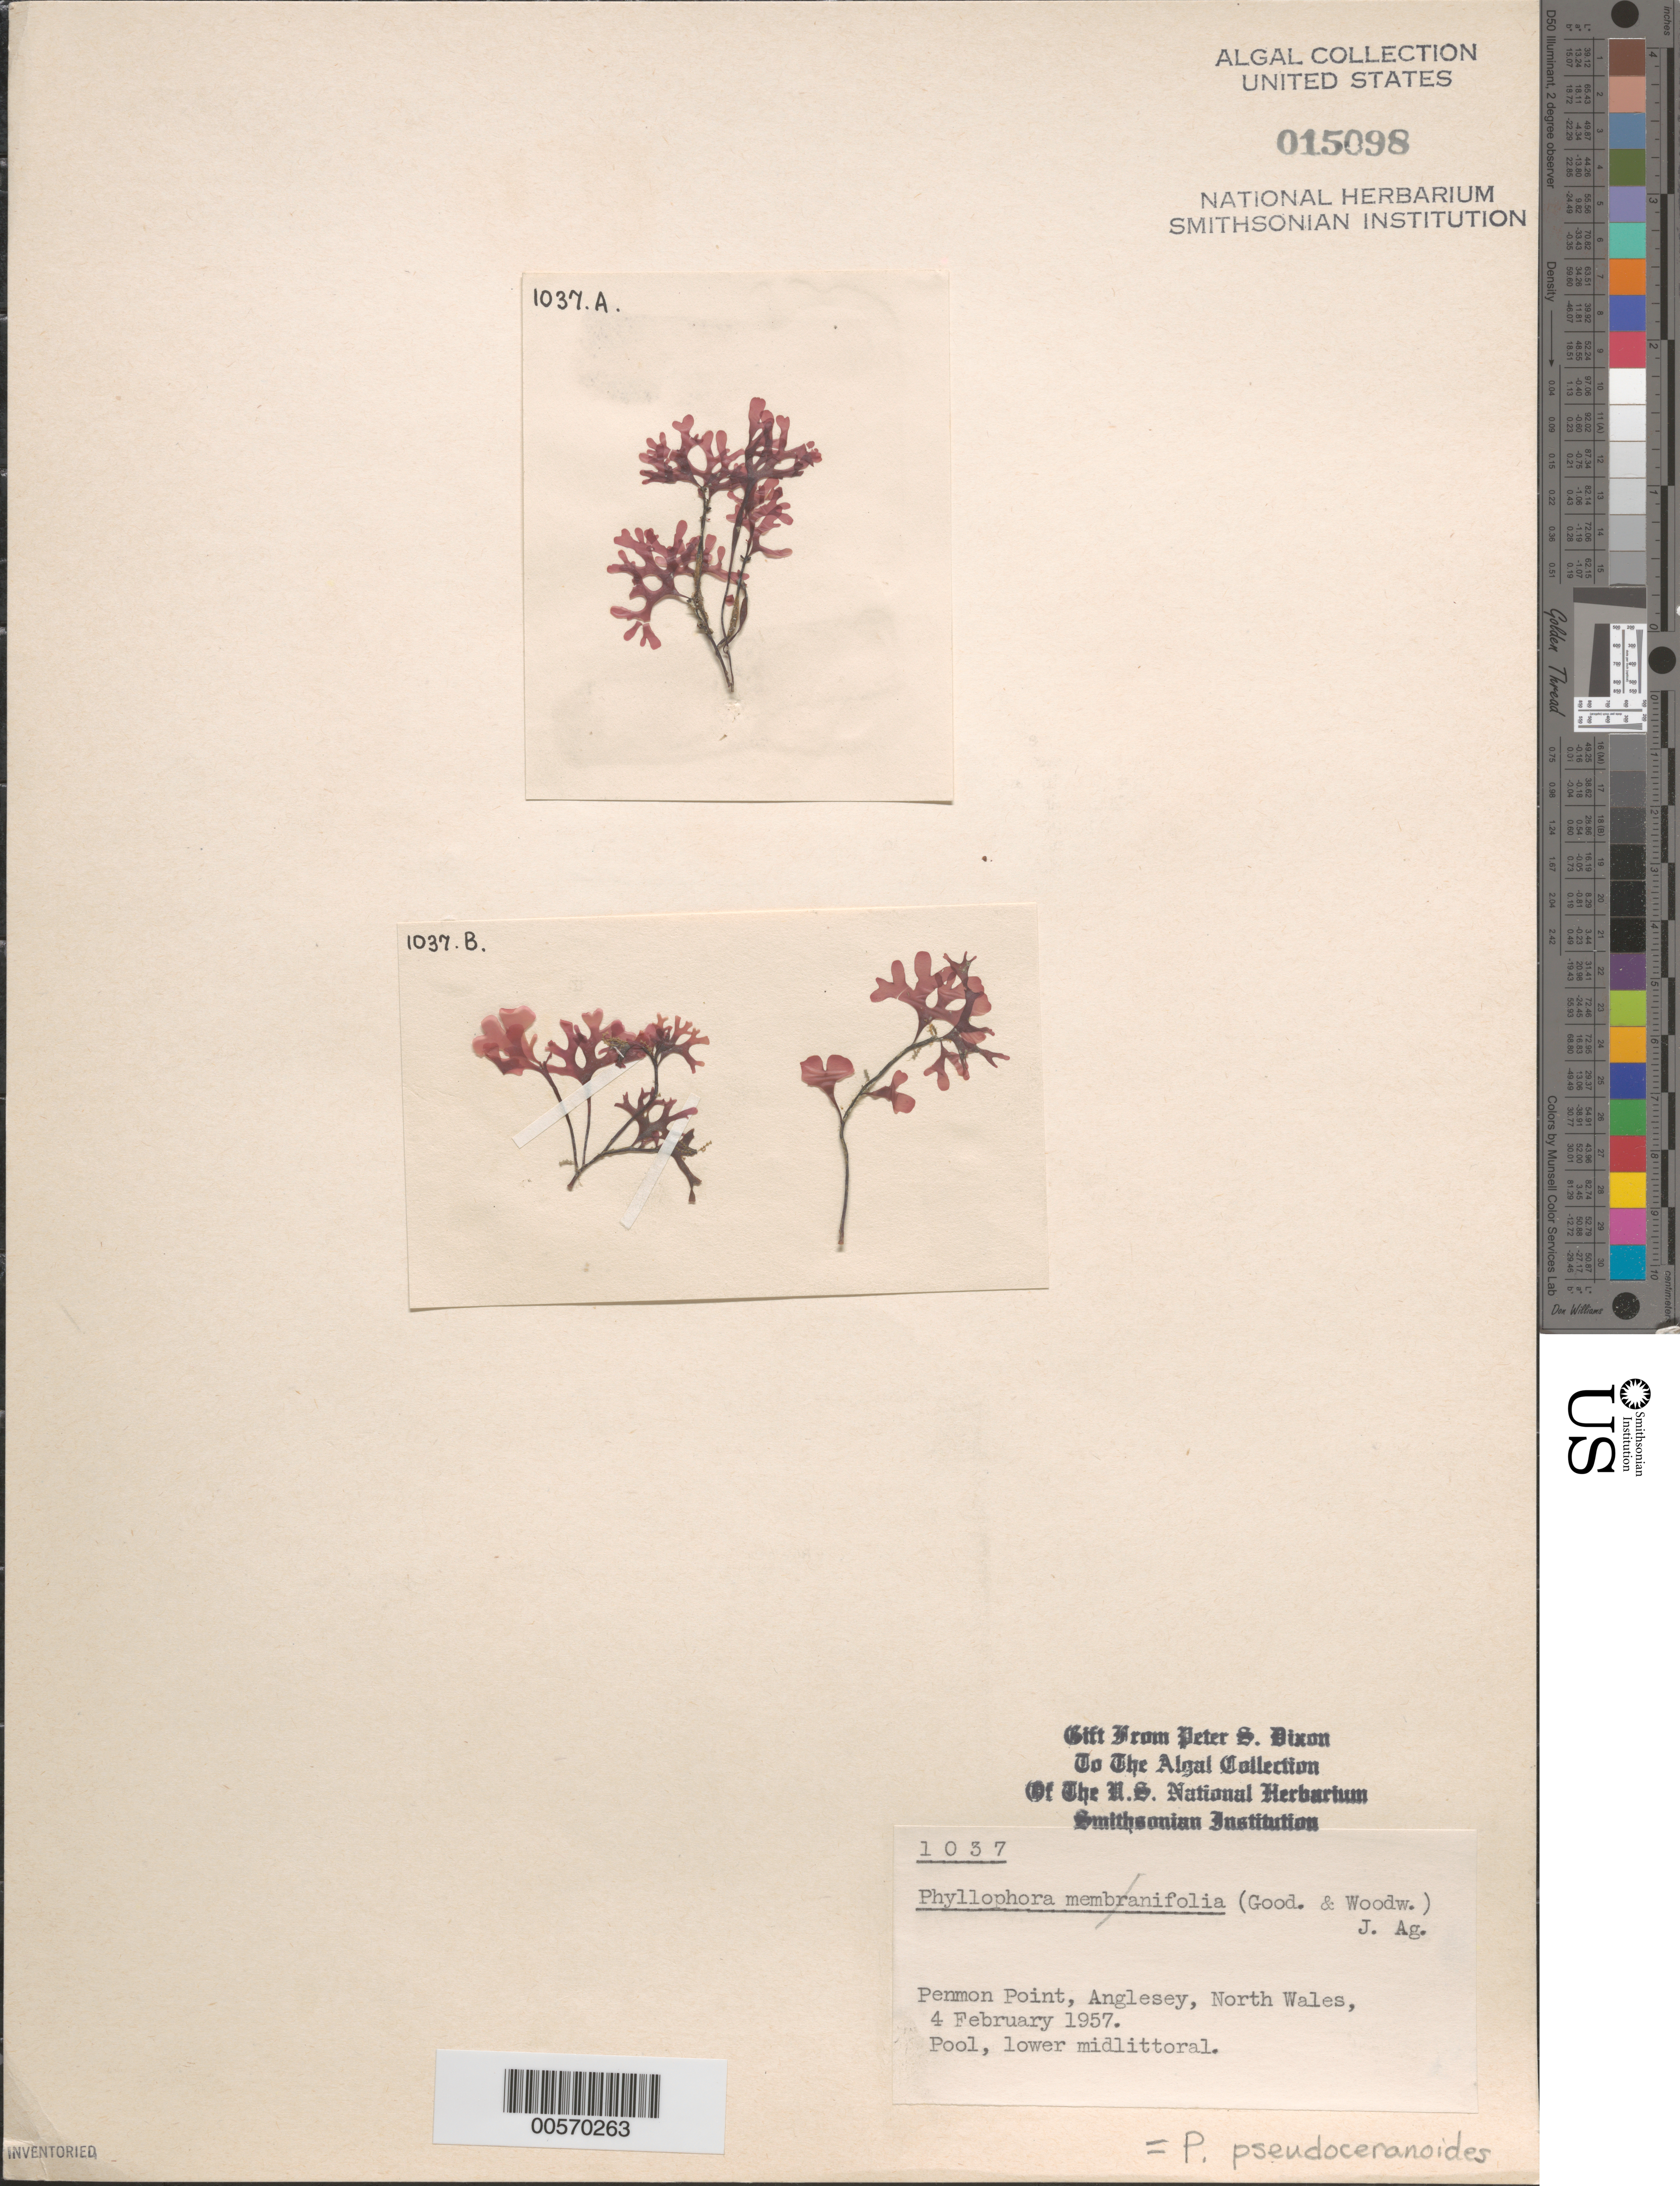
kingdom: Plantae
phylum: Rhodophyta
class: Florideophyceae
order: Gigartinales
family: Phyllophoraceae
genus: Phyllophora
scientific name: Phyllophora pseudoceranoides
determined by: Dixon, P. S.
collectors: P. S. Dixon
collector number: PSD 1037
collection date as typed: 05 Feb 1957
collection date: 1957-02-05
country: United Kingdom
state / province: Wales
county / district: Gwynedd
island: Anglesey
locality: Penmon Point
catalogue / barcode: US 15098